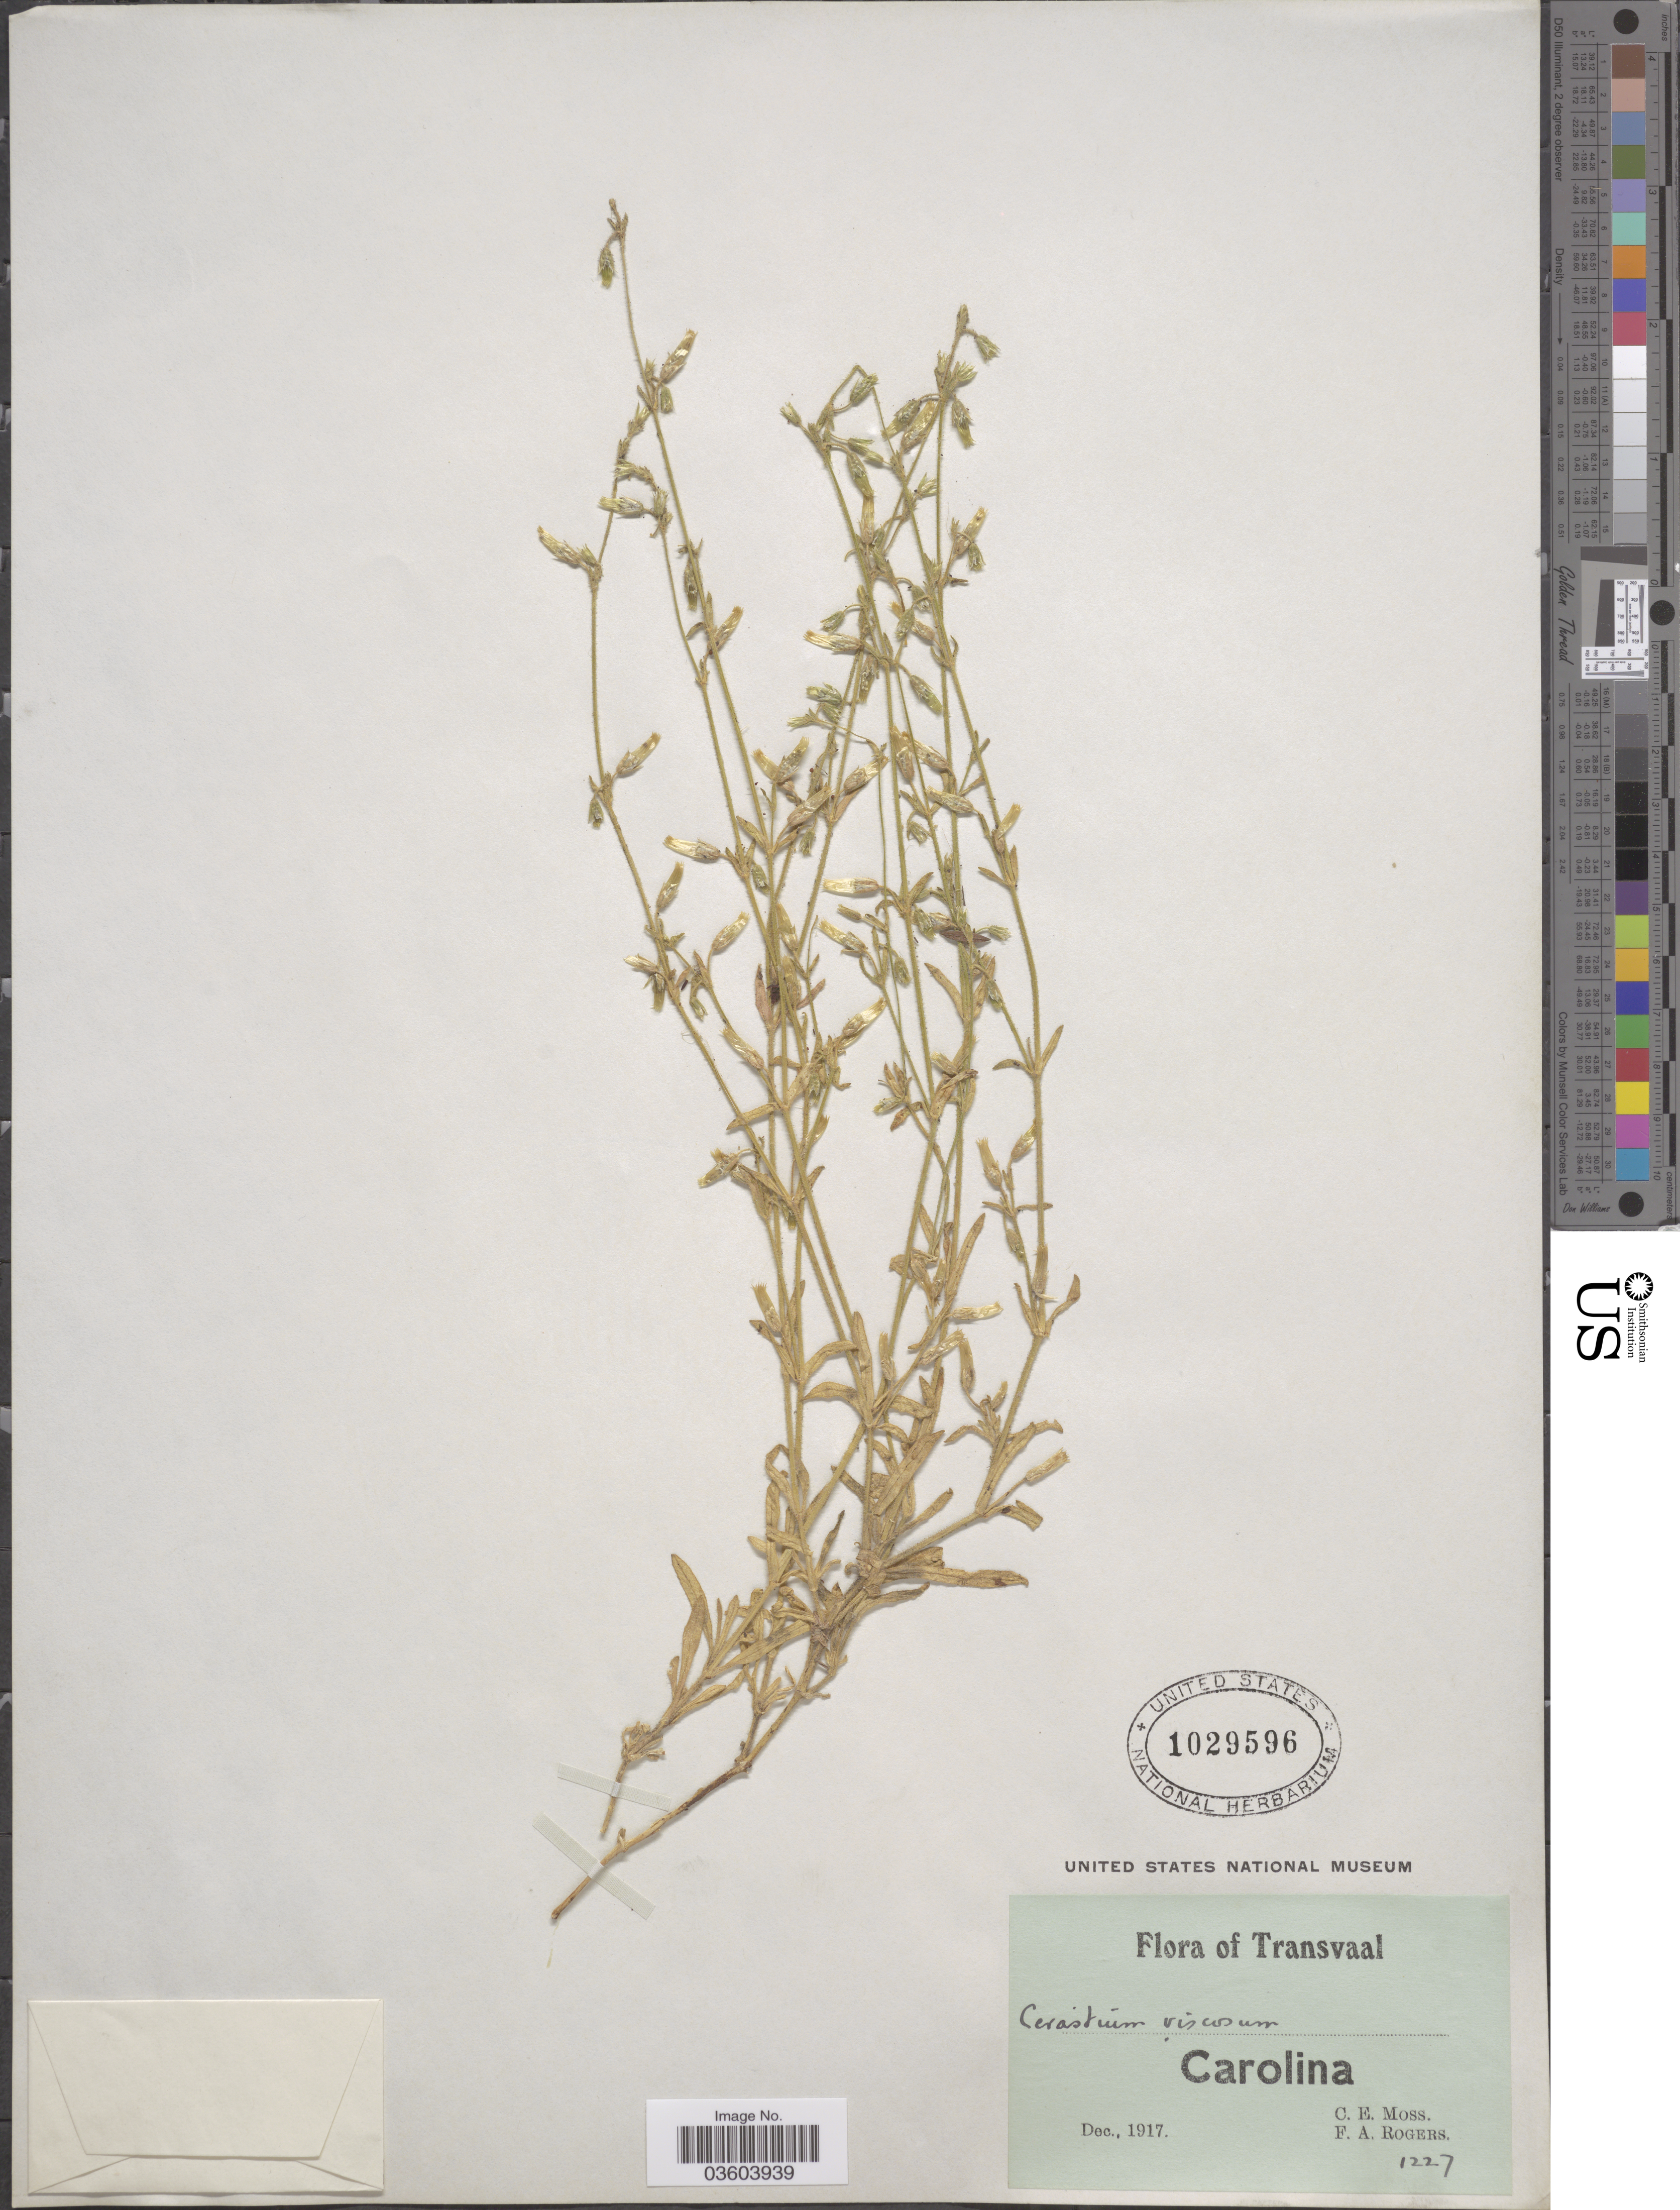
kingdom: Plantae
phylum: Tracheophyta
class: Magnoliopsida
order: Caryophyllales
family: Caryophyllaceae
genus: Cerastium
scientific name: Cerastium viscosum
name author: L.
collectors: C. E. Moss & F. A. Rogers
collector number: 1227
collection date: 1917-12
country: South Africa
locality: Transvaal. Carolina.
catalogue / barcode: US 1029596